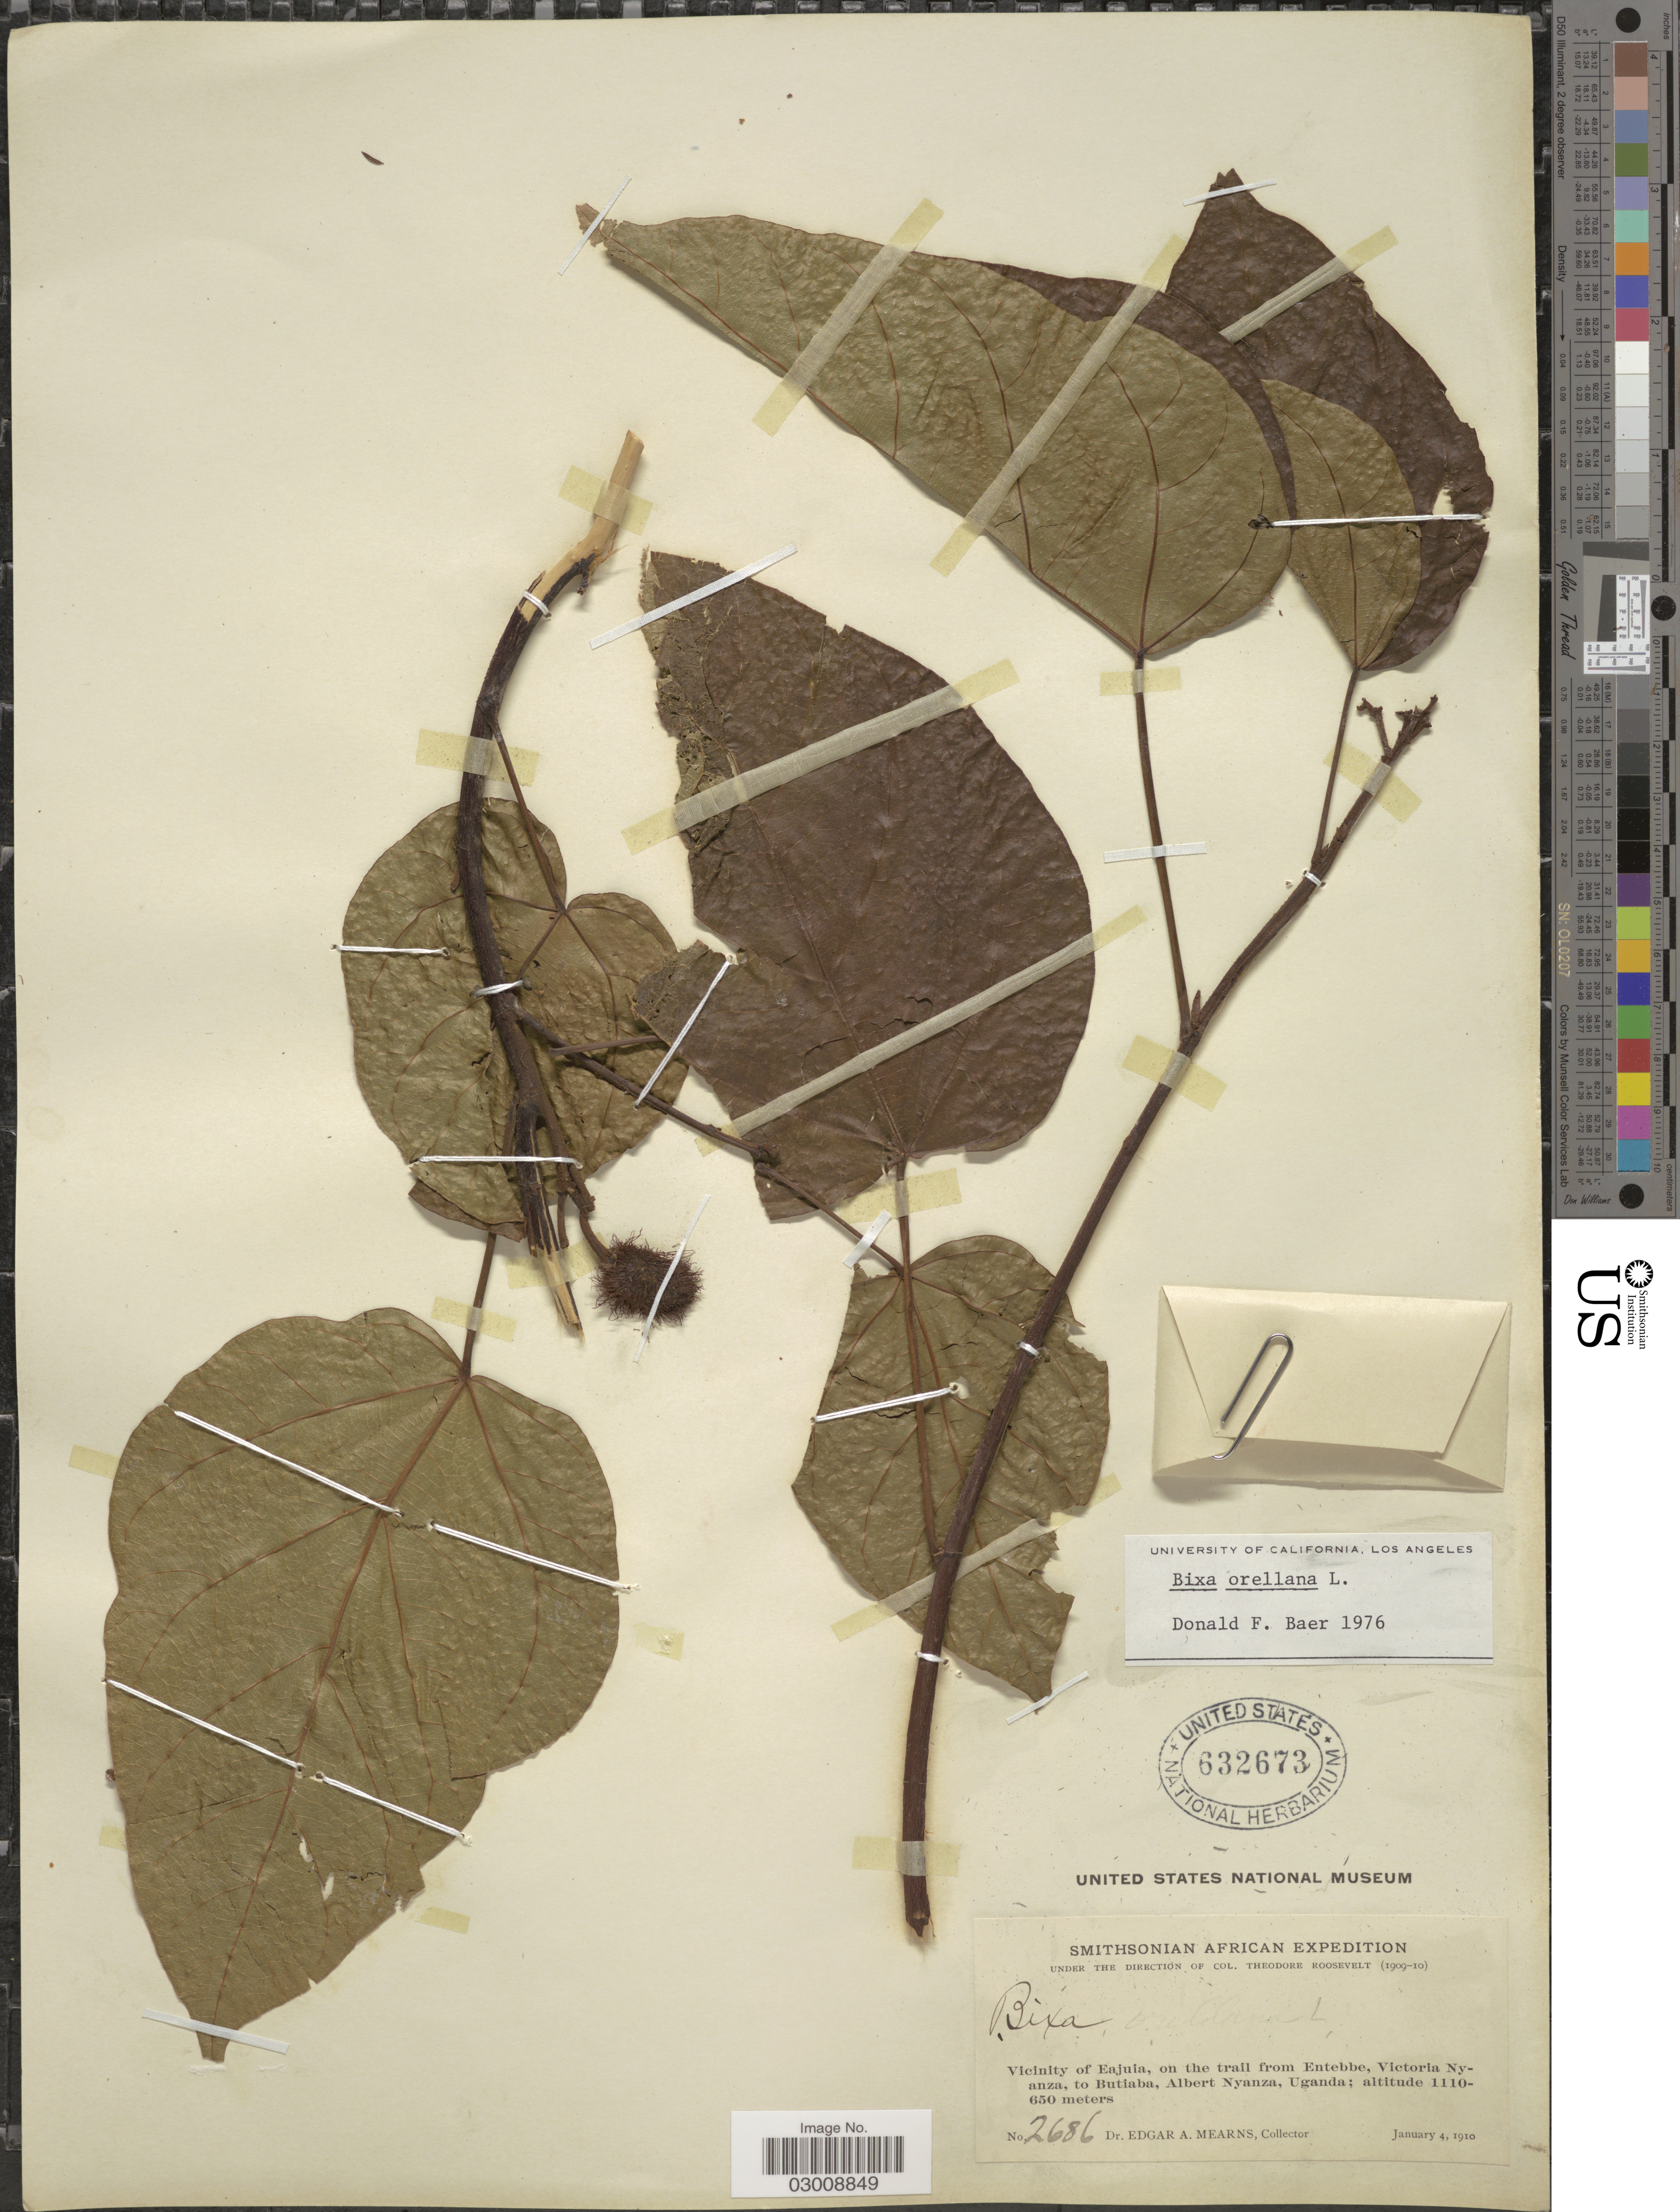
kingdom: Plantae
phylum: Tracheophyta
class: Magnoliopsida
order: Malvales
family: Bixaceae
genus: Bixa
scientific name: Bixa orellana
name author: L.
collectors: E. A. Mearns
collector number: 2686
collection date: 1910-01-04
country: Uganda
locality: Vicinity of Eajuia, on the trail from Entebbe, Victoria Nyanza, to Butiaba, Albert Nyanza.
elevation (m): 650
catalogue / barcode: US 632673